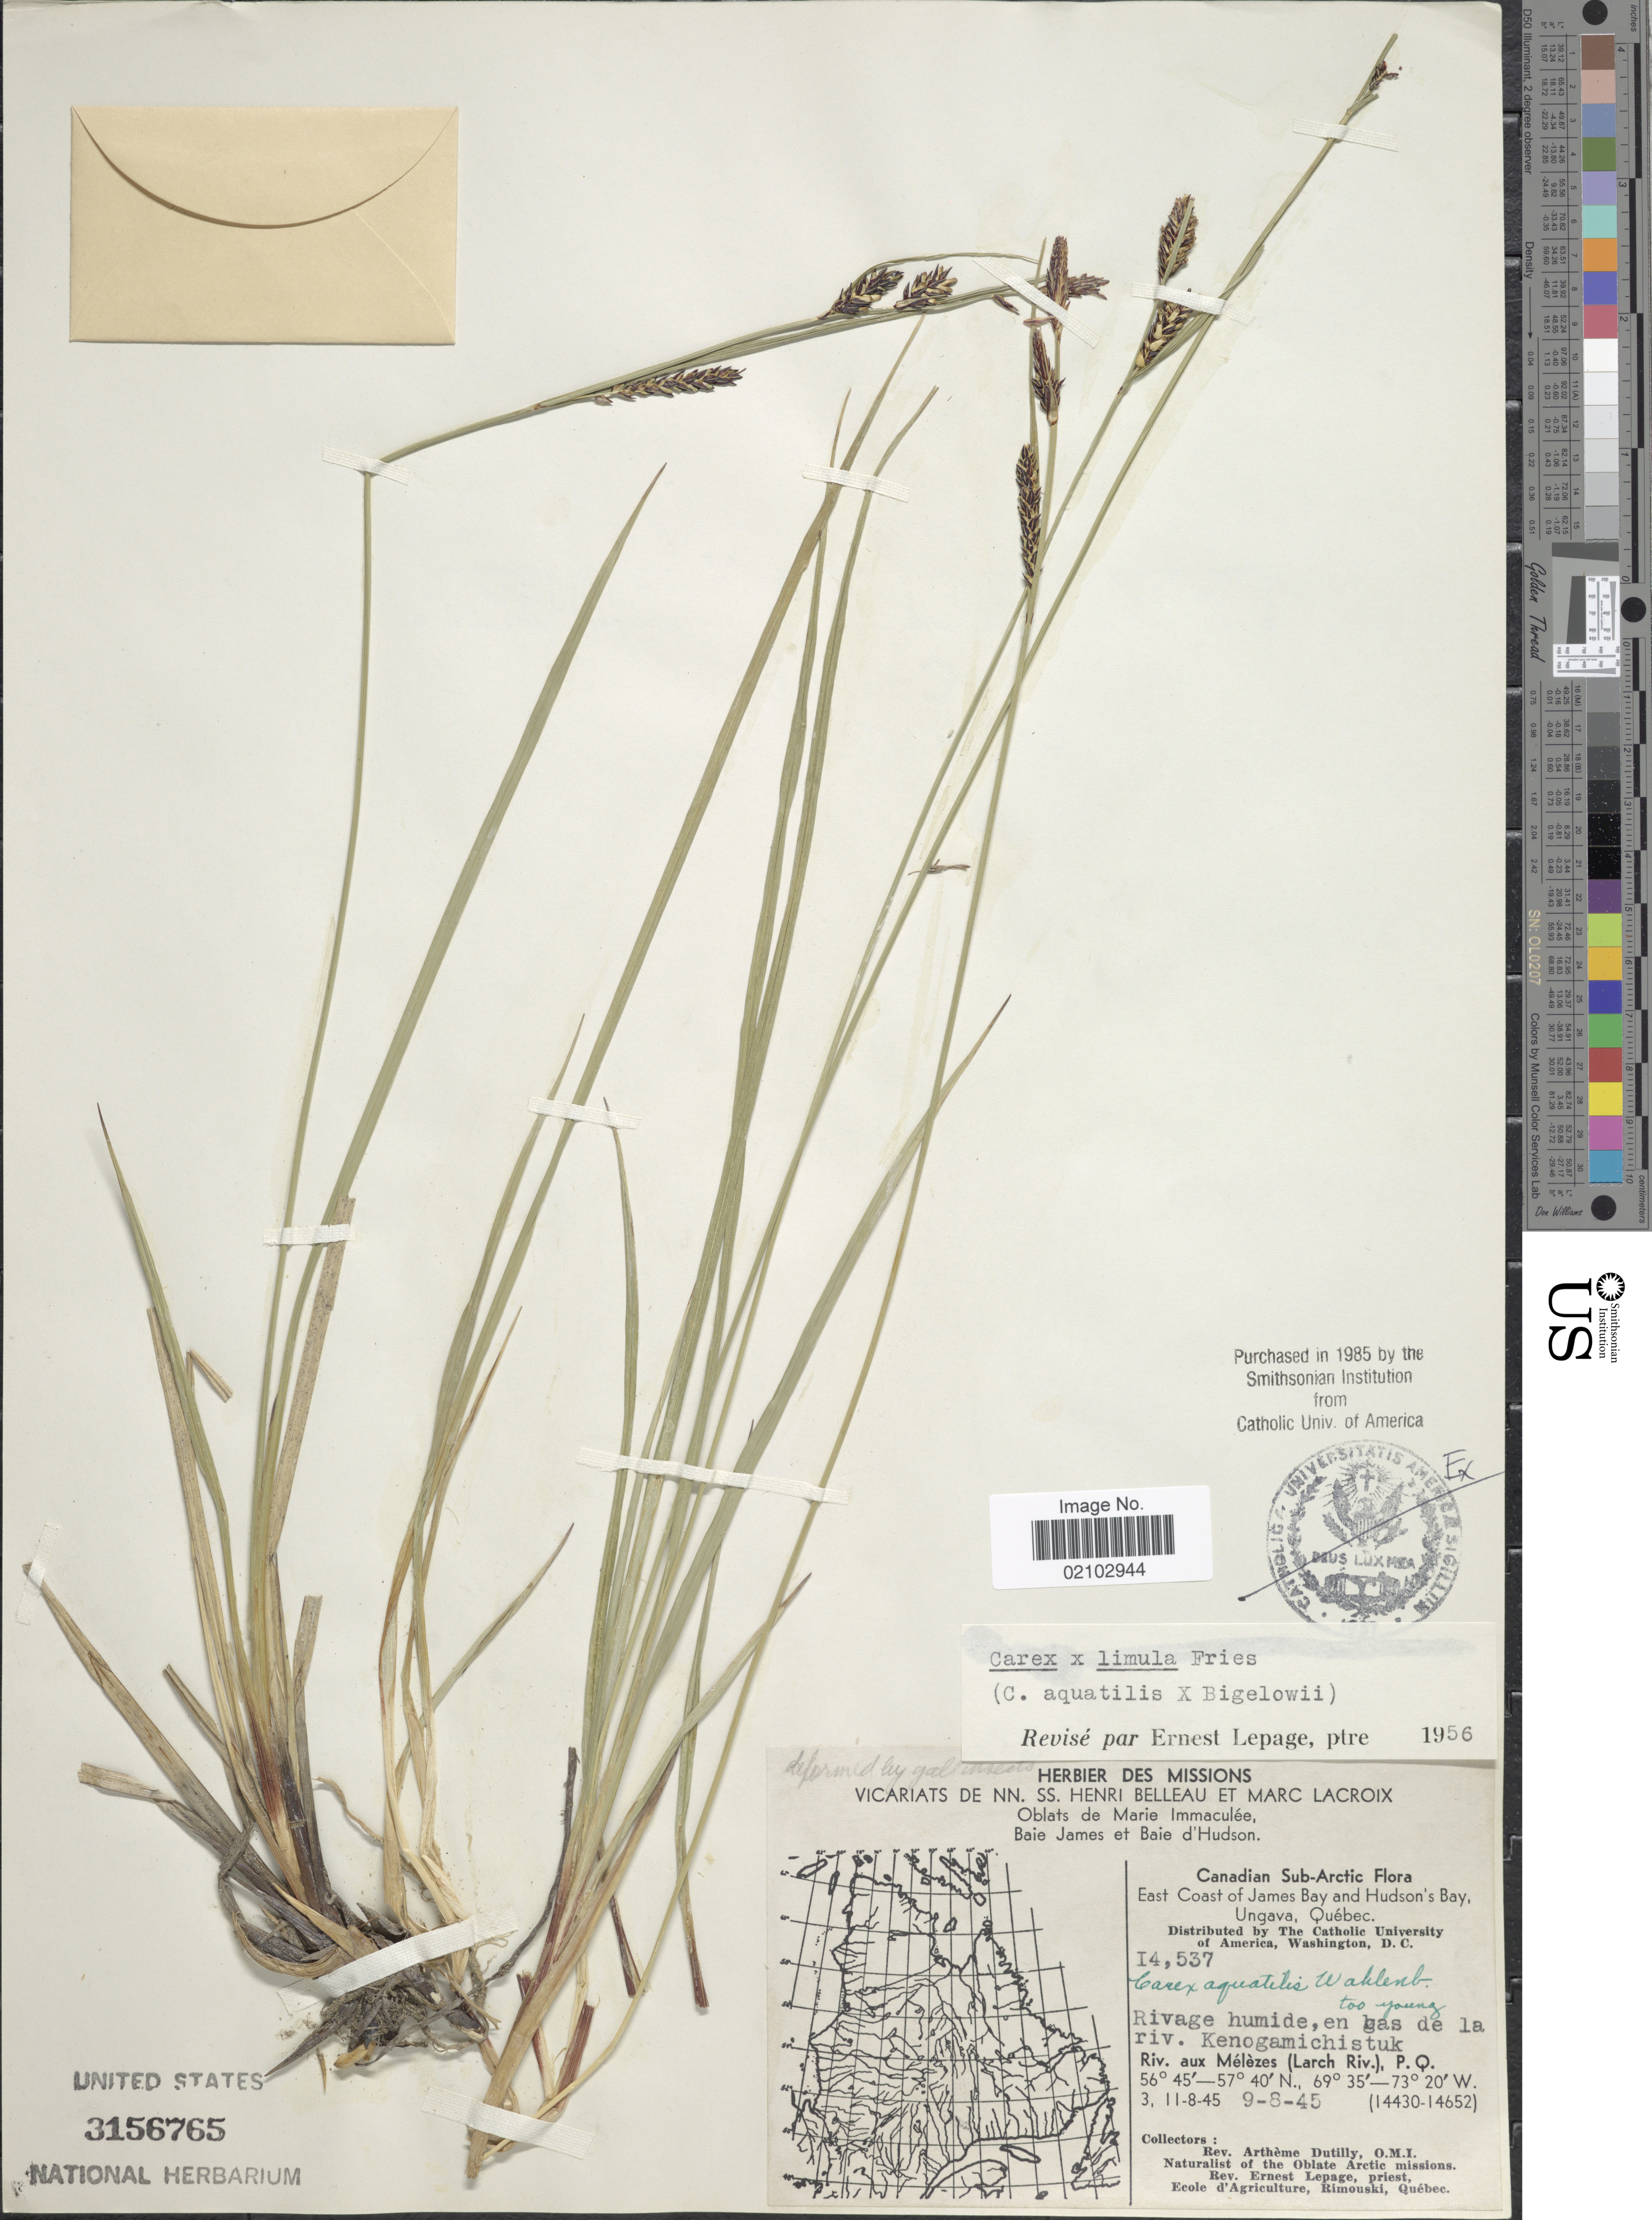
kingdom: Plantae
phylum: Tracheophyta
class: Liliopsida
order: Poales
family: Cyperaceae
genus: Carex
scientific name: Carex aquatilis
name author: Wahlenb.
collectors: A. Dutilly & E. Lepage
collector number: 14537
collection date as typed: Transcribed d/m/y: 9/8/45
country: Canada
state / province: Quebec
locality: Canadian Sub-Arctic, East Coast of James Bay and Hudon's Bay, Rivage humide, en bas de la riv. Kenogamichistuk, Riv. aux Melezes (Larch Riv.), P.Q.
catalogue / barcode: US 3156765